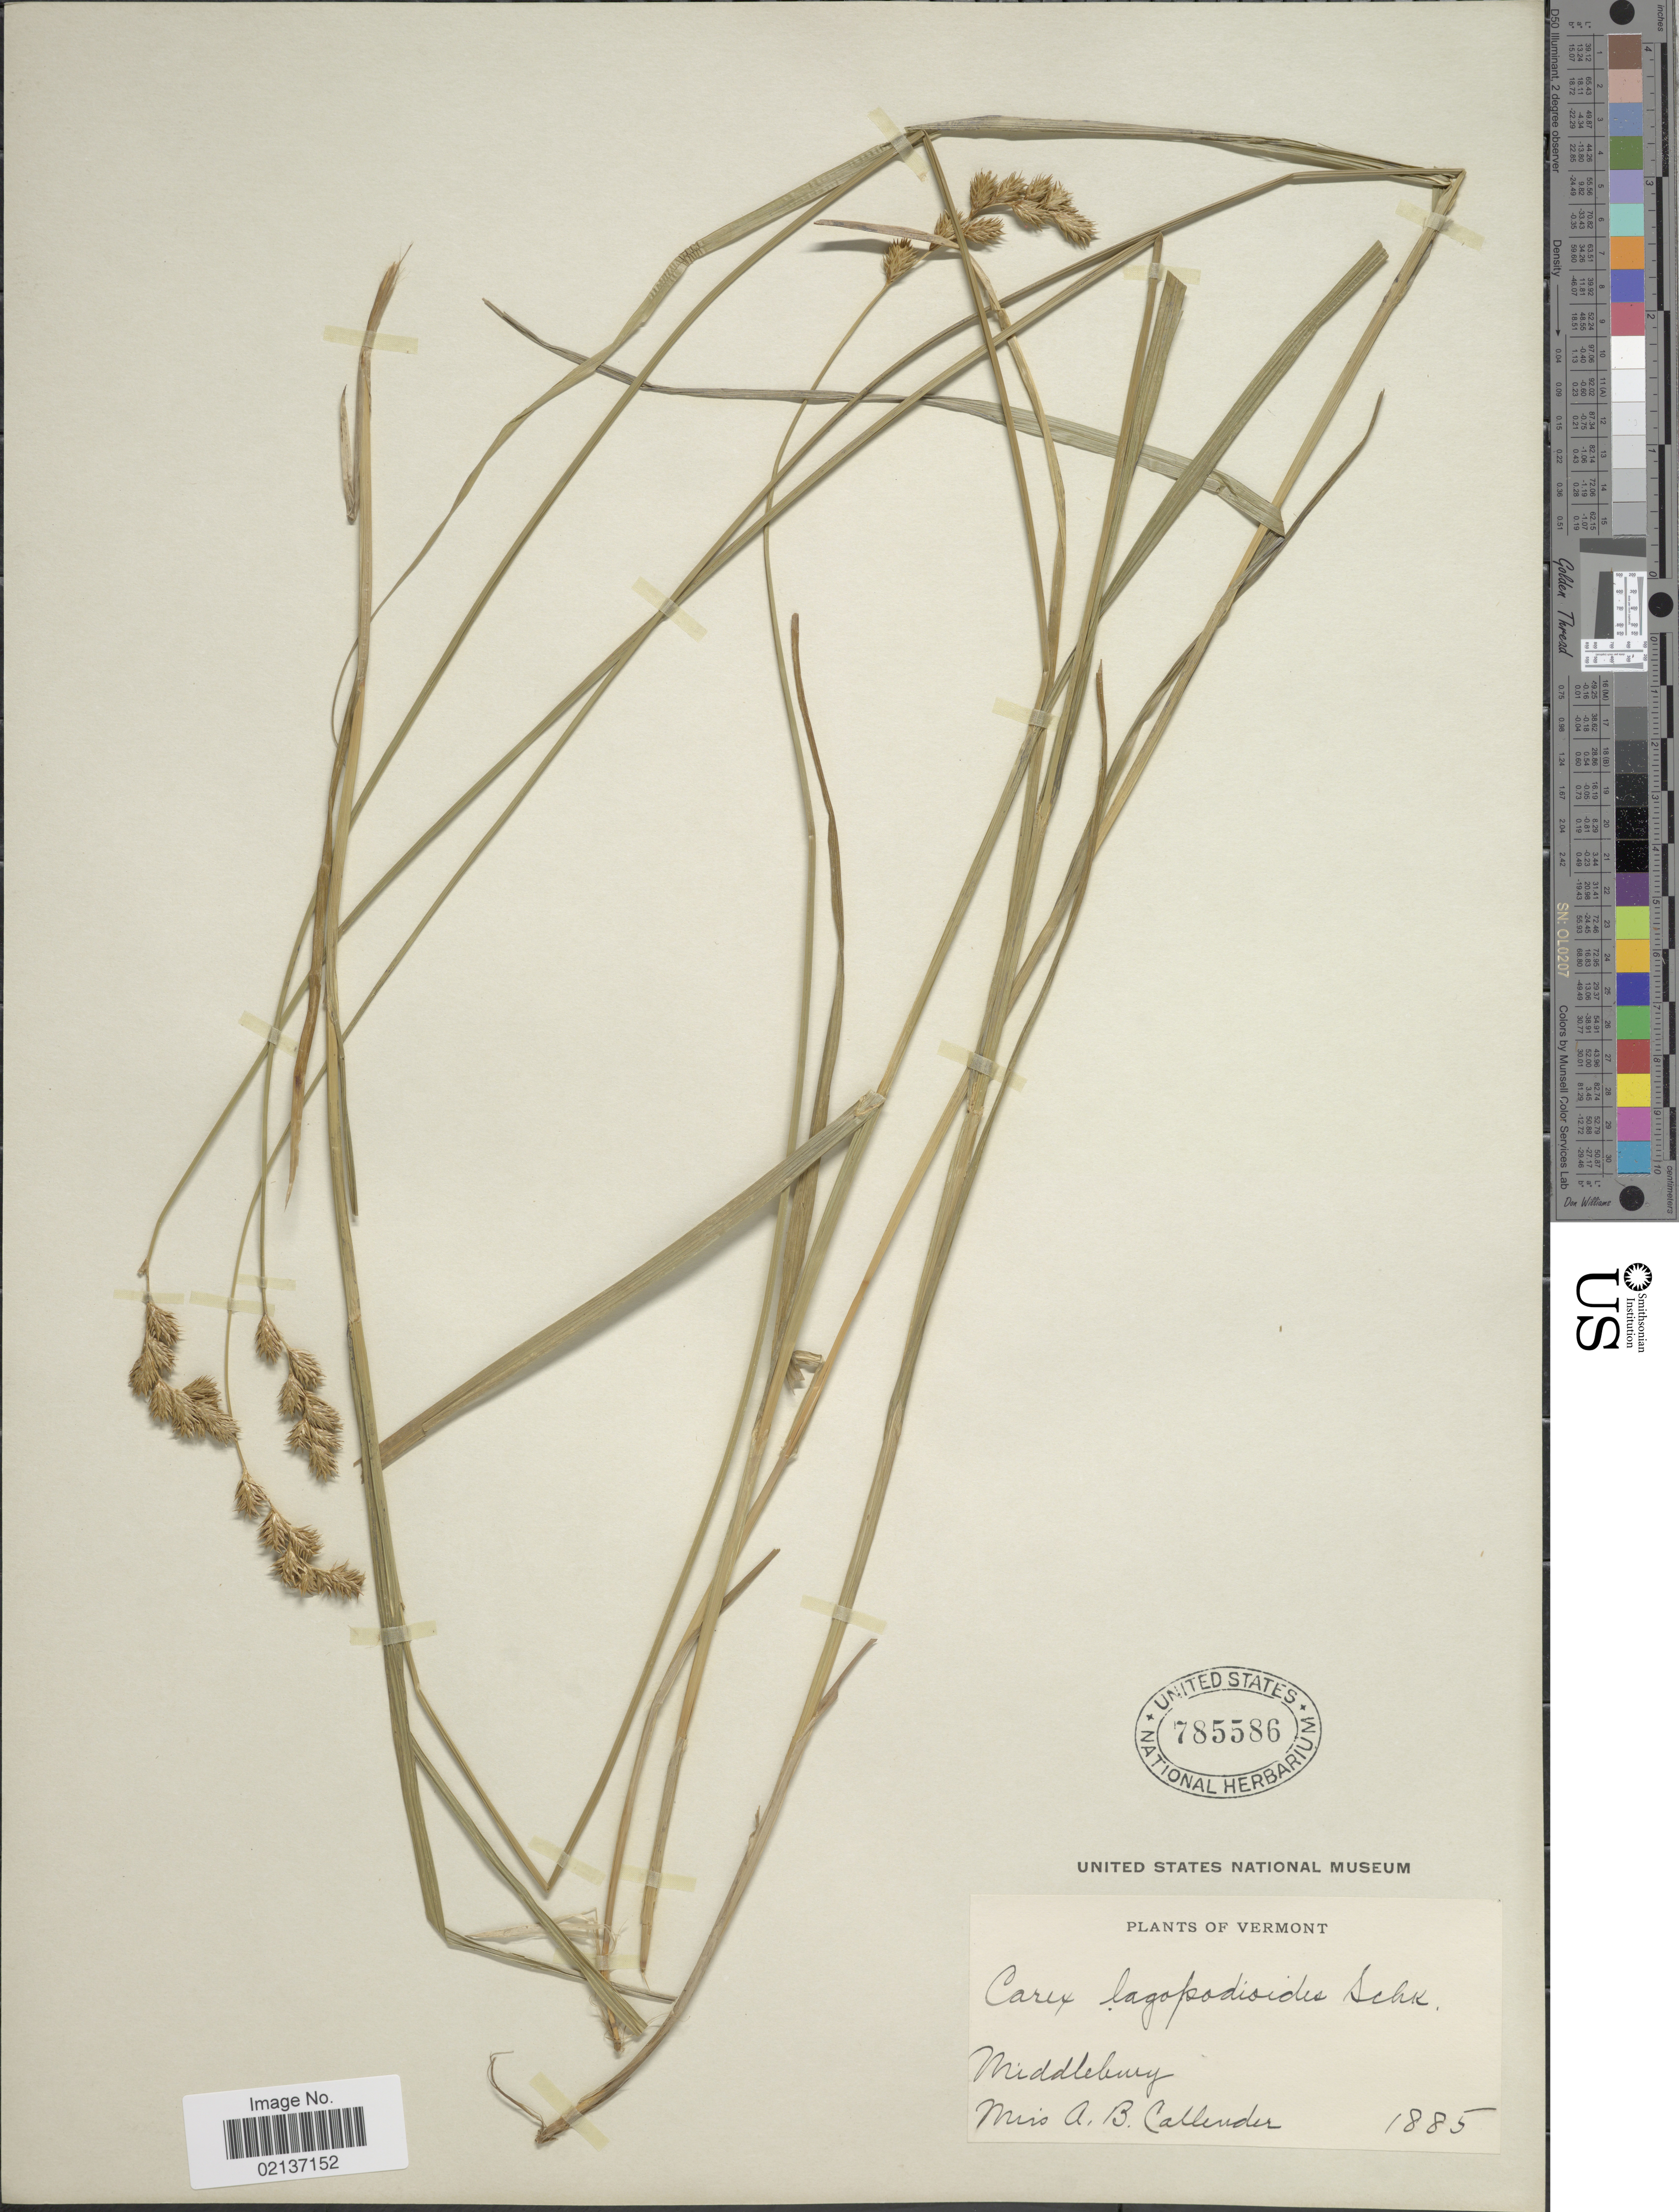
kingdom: Plantae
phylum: Tracheophyta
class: Liliopsida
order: Poales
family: Cyperaceae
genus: Carex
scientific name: Carex tribuloides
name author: Wahlenb.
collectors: A. Callender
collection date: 1885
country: United States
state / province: Vermont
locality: Middelbury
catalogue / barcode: US 785586